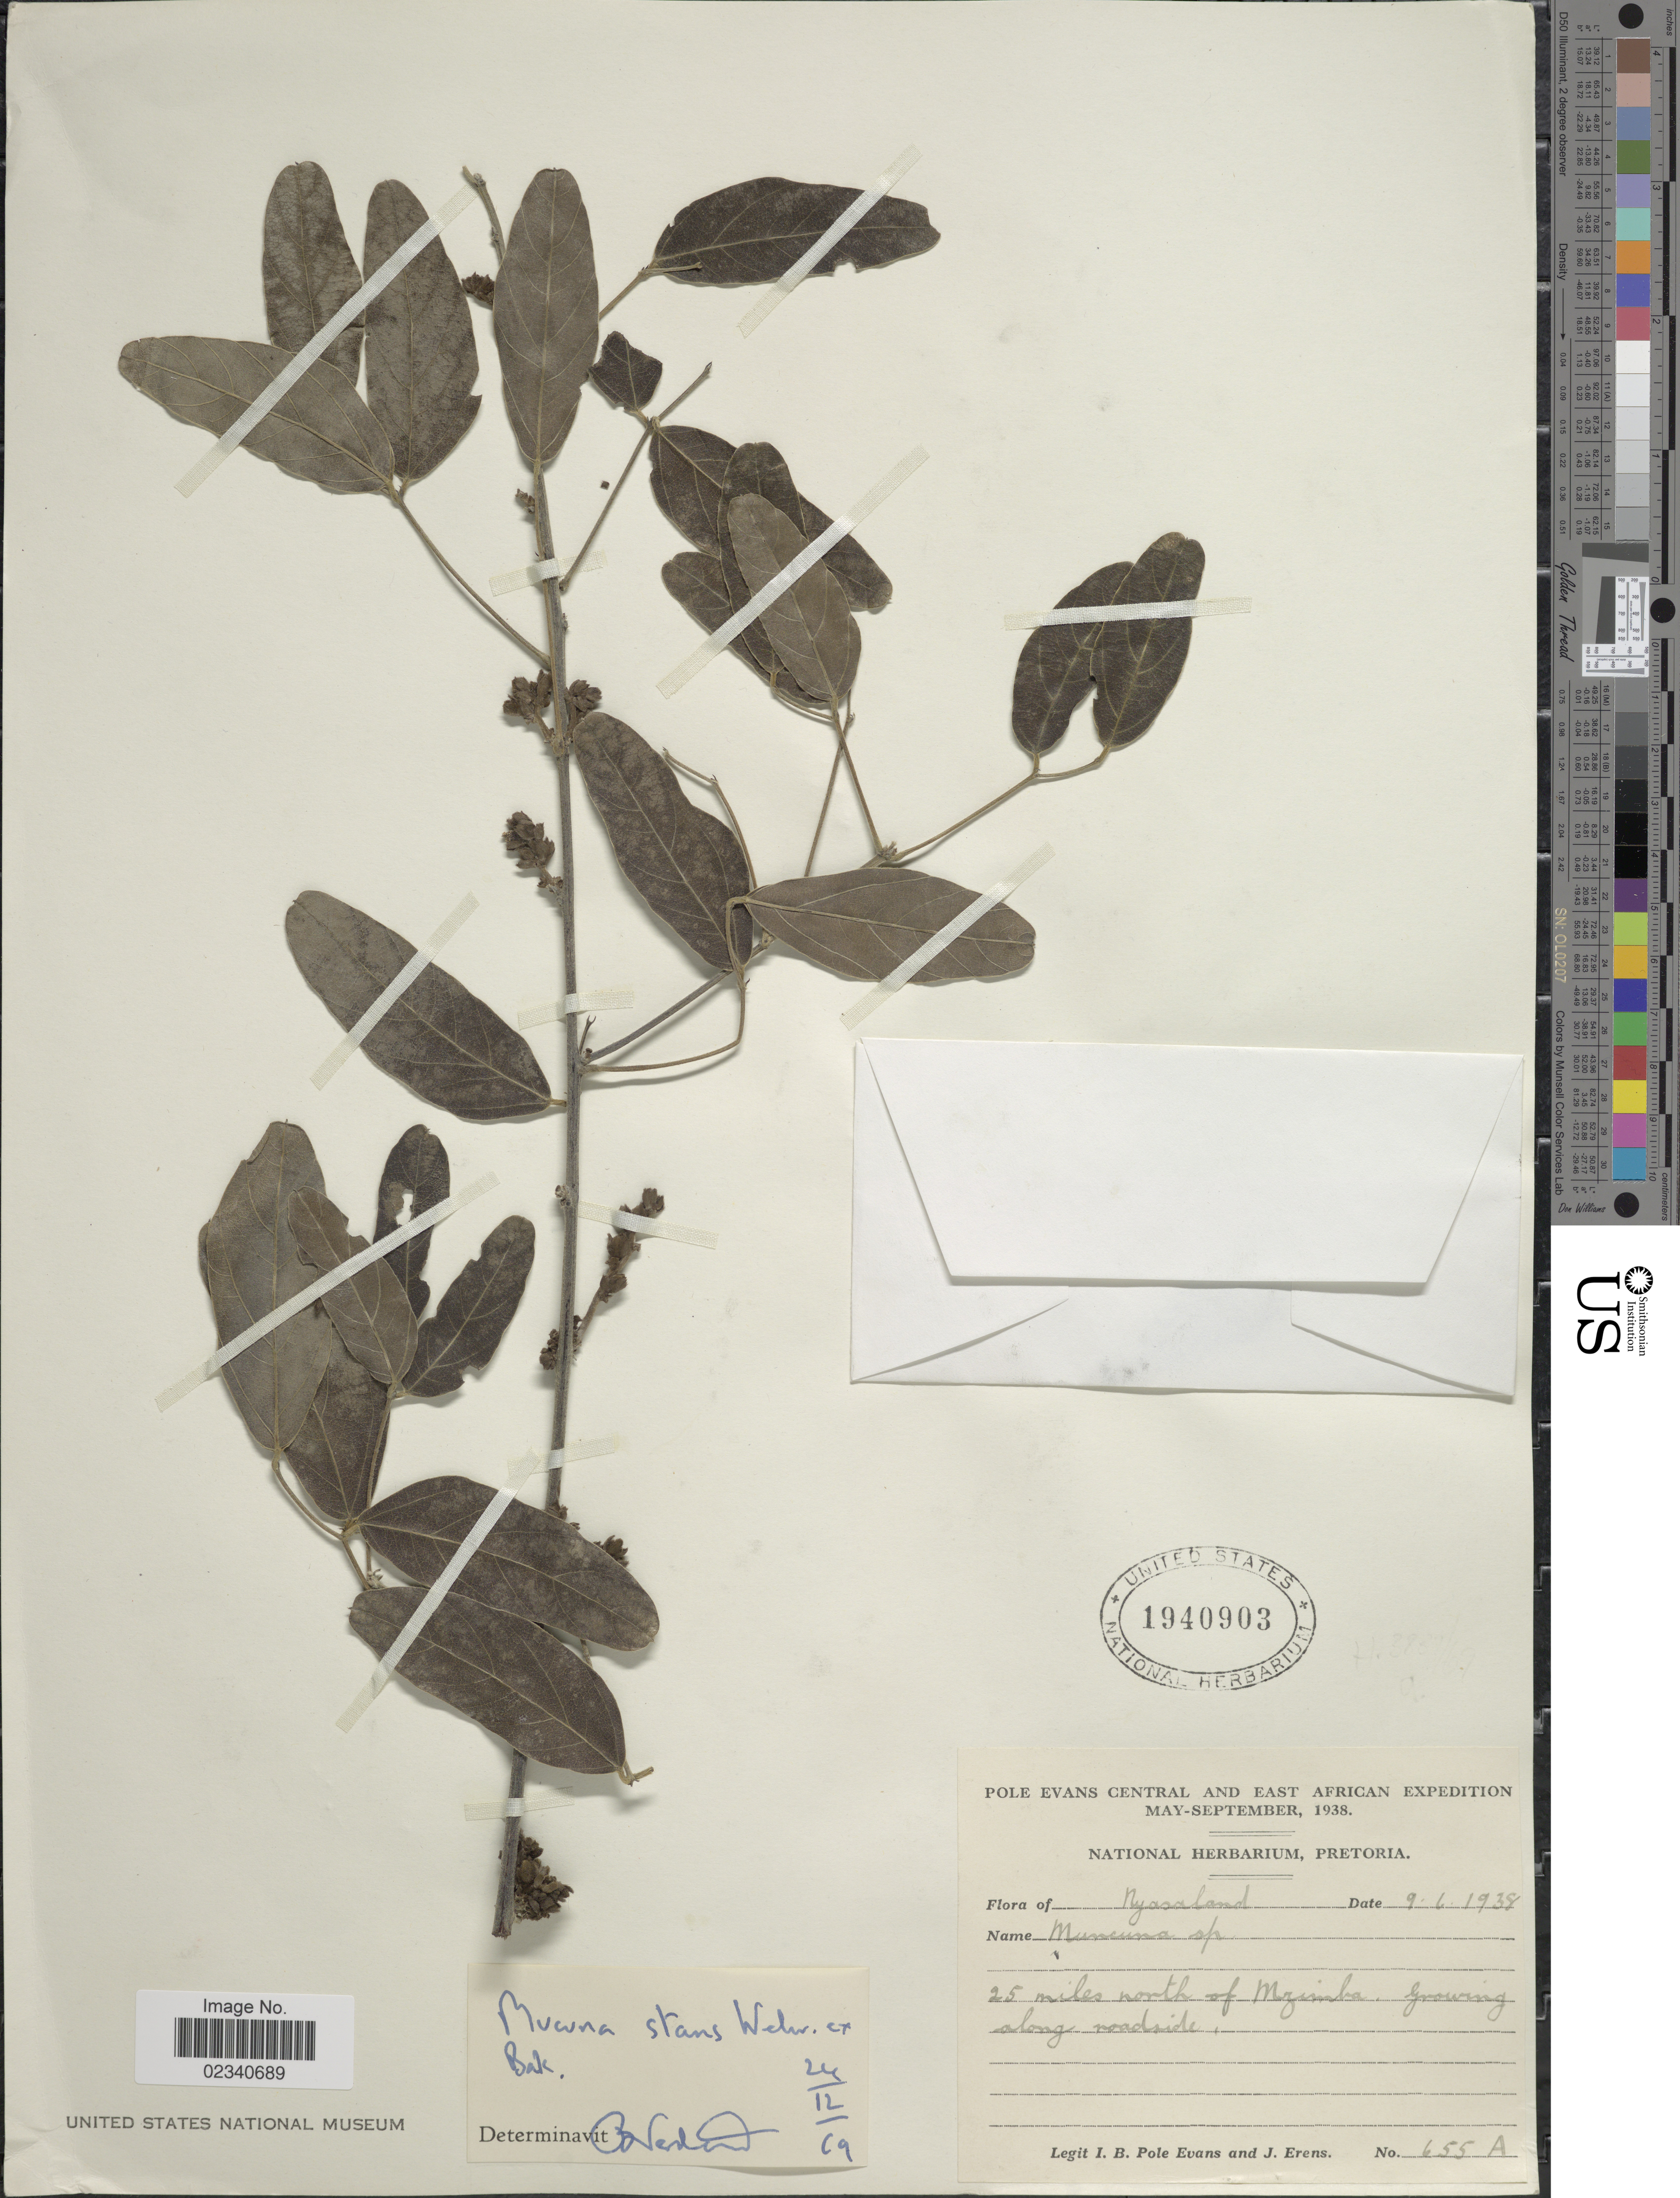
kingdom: Plantae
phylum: Tracheophyta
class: Magnoliopsida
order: Fabales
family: Fabaceae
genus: Mucuna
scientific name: Mucuna stans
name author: Baker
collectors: I. B. Pole-Evans & J. Erens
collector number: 655A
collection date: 1938-06-09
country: Malawi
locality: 25 miles north of Mzimba, Central and East African. Nyasaland.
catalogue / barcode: US 1940903